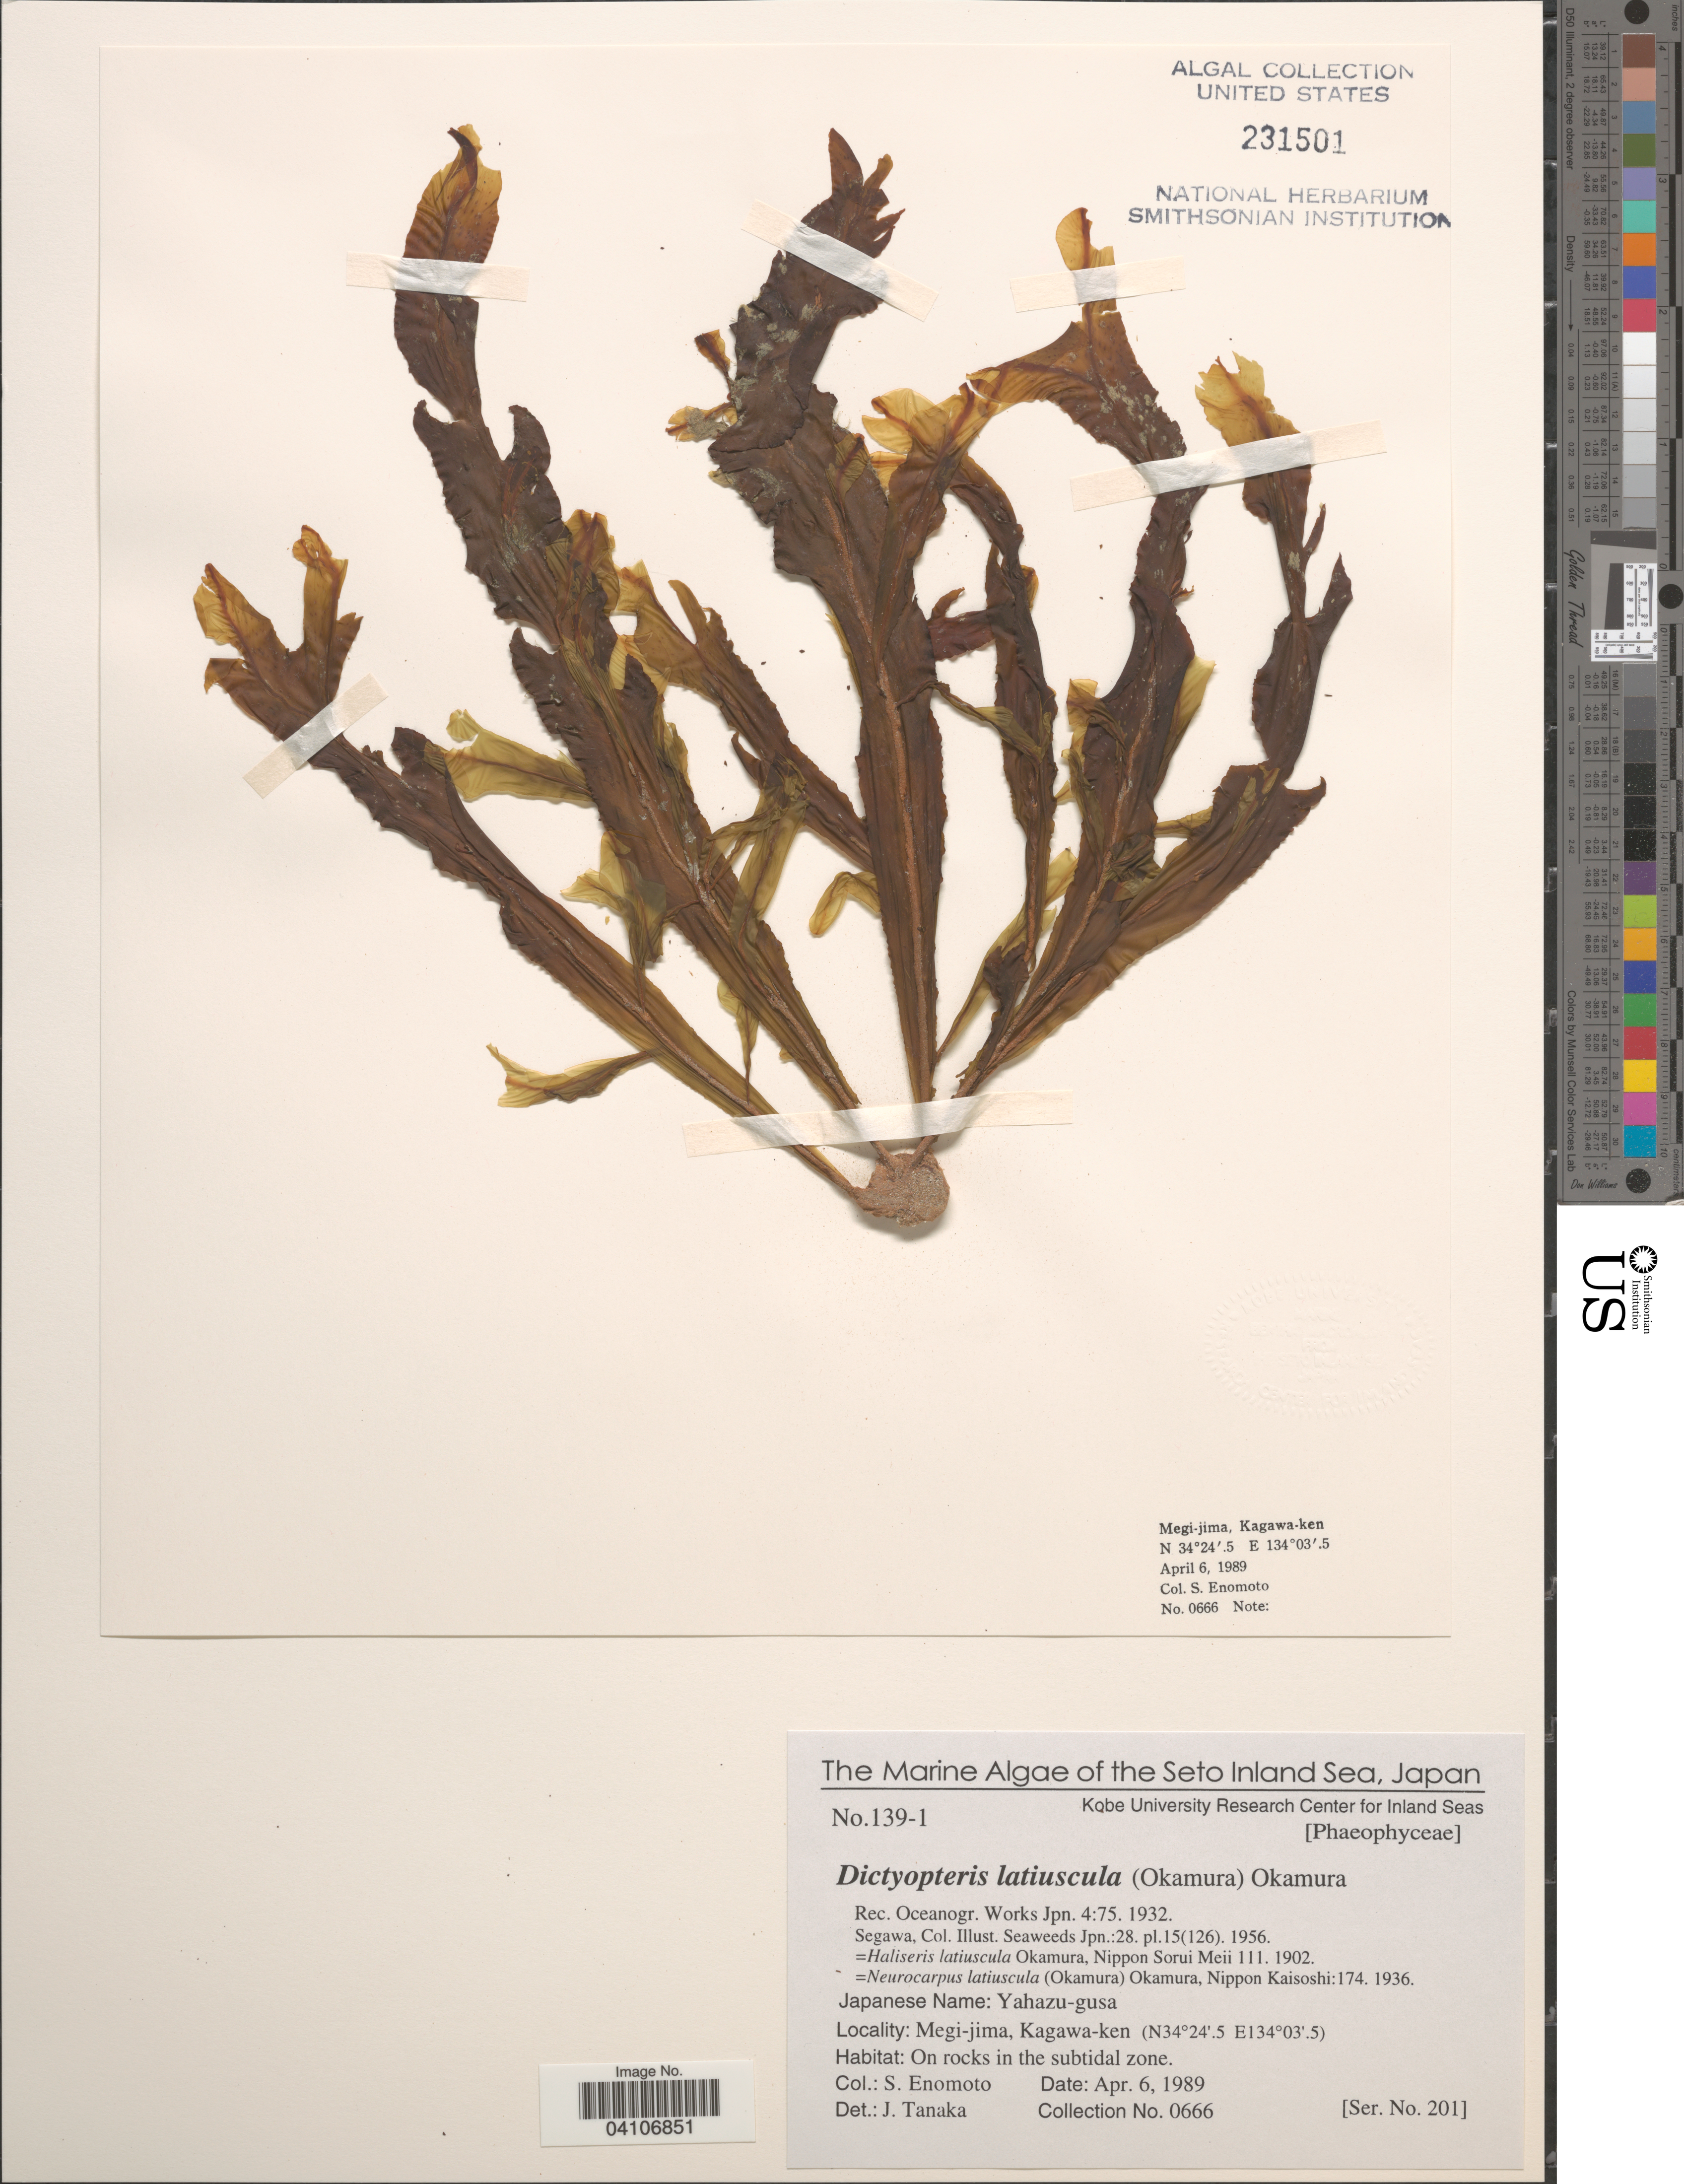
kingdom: Chromista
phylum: Ochrophyta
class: Phaeophyceae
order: Dictyotales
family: Dictyotaceae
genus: Dictyopteris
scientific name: Dictyopteris latiuscula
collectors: S. Enomoto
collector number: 0666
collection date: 1989-04-06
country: Japan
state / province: Kagawa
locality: The Seto Inland Sea. Megi-jima, Kagawa-ken. On rocks in the subtidal zone.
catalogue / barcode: US 231501